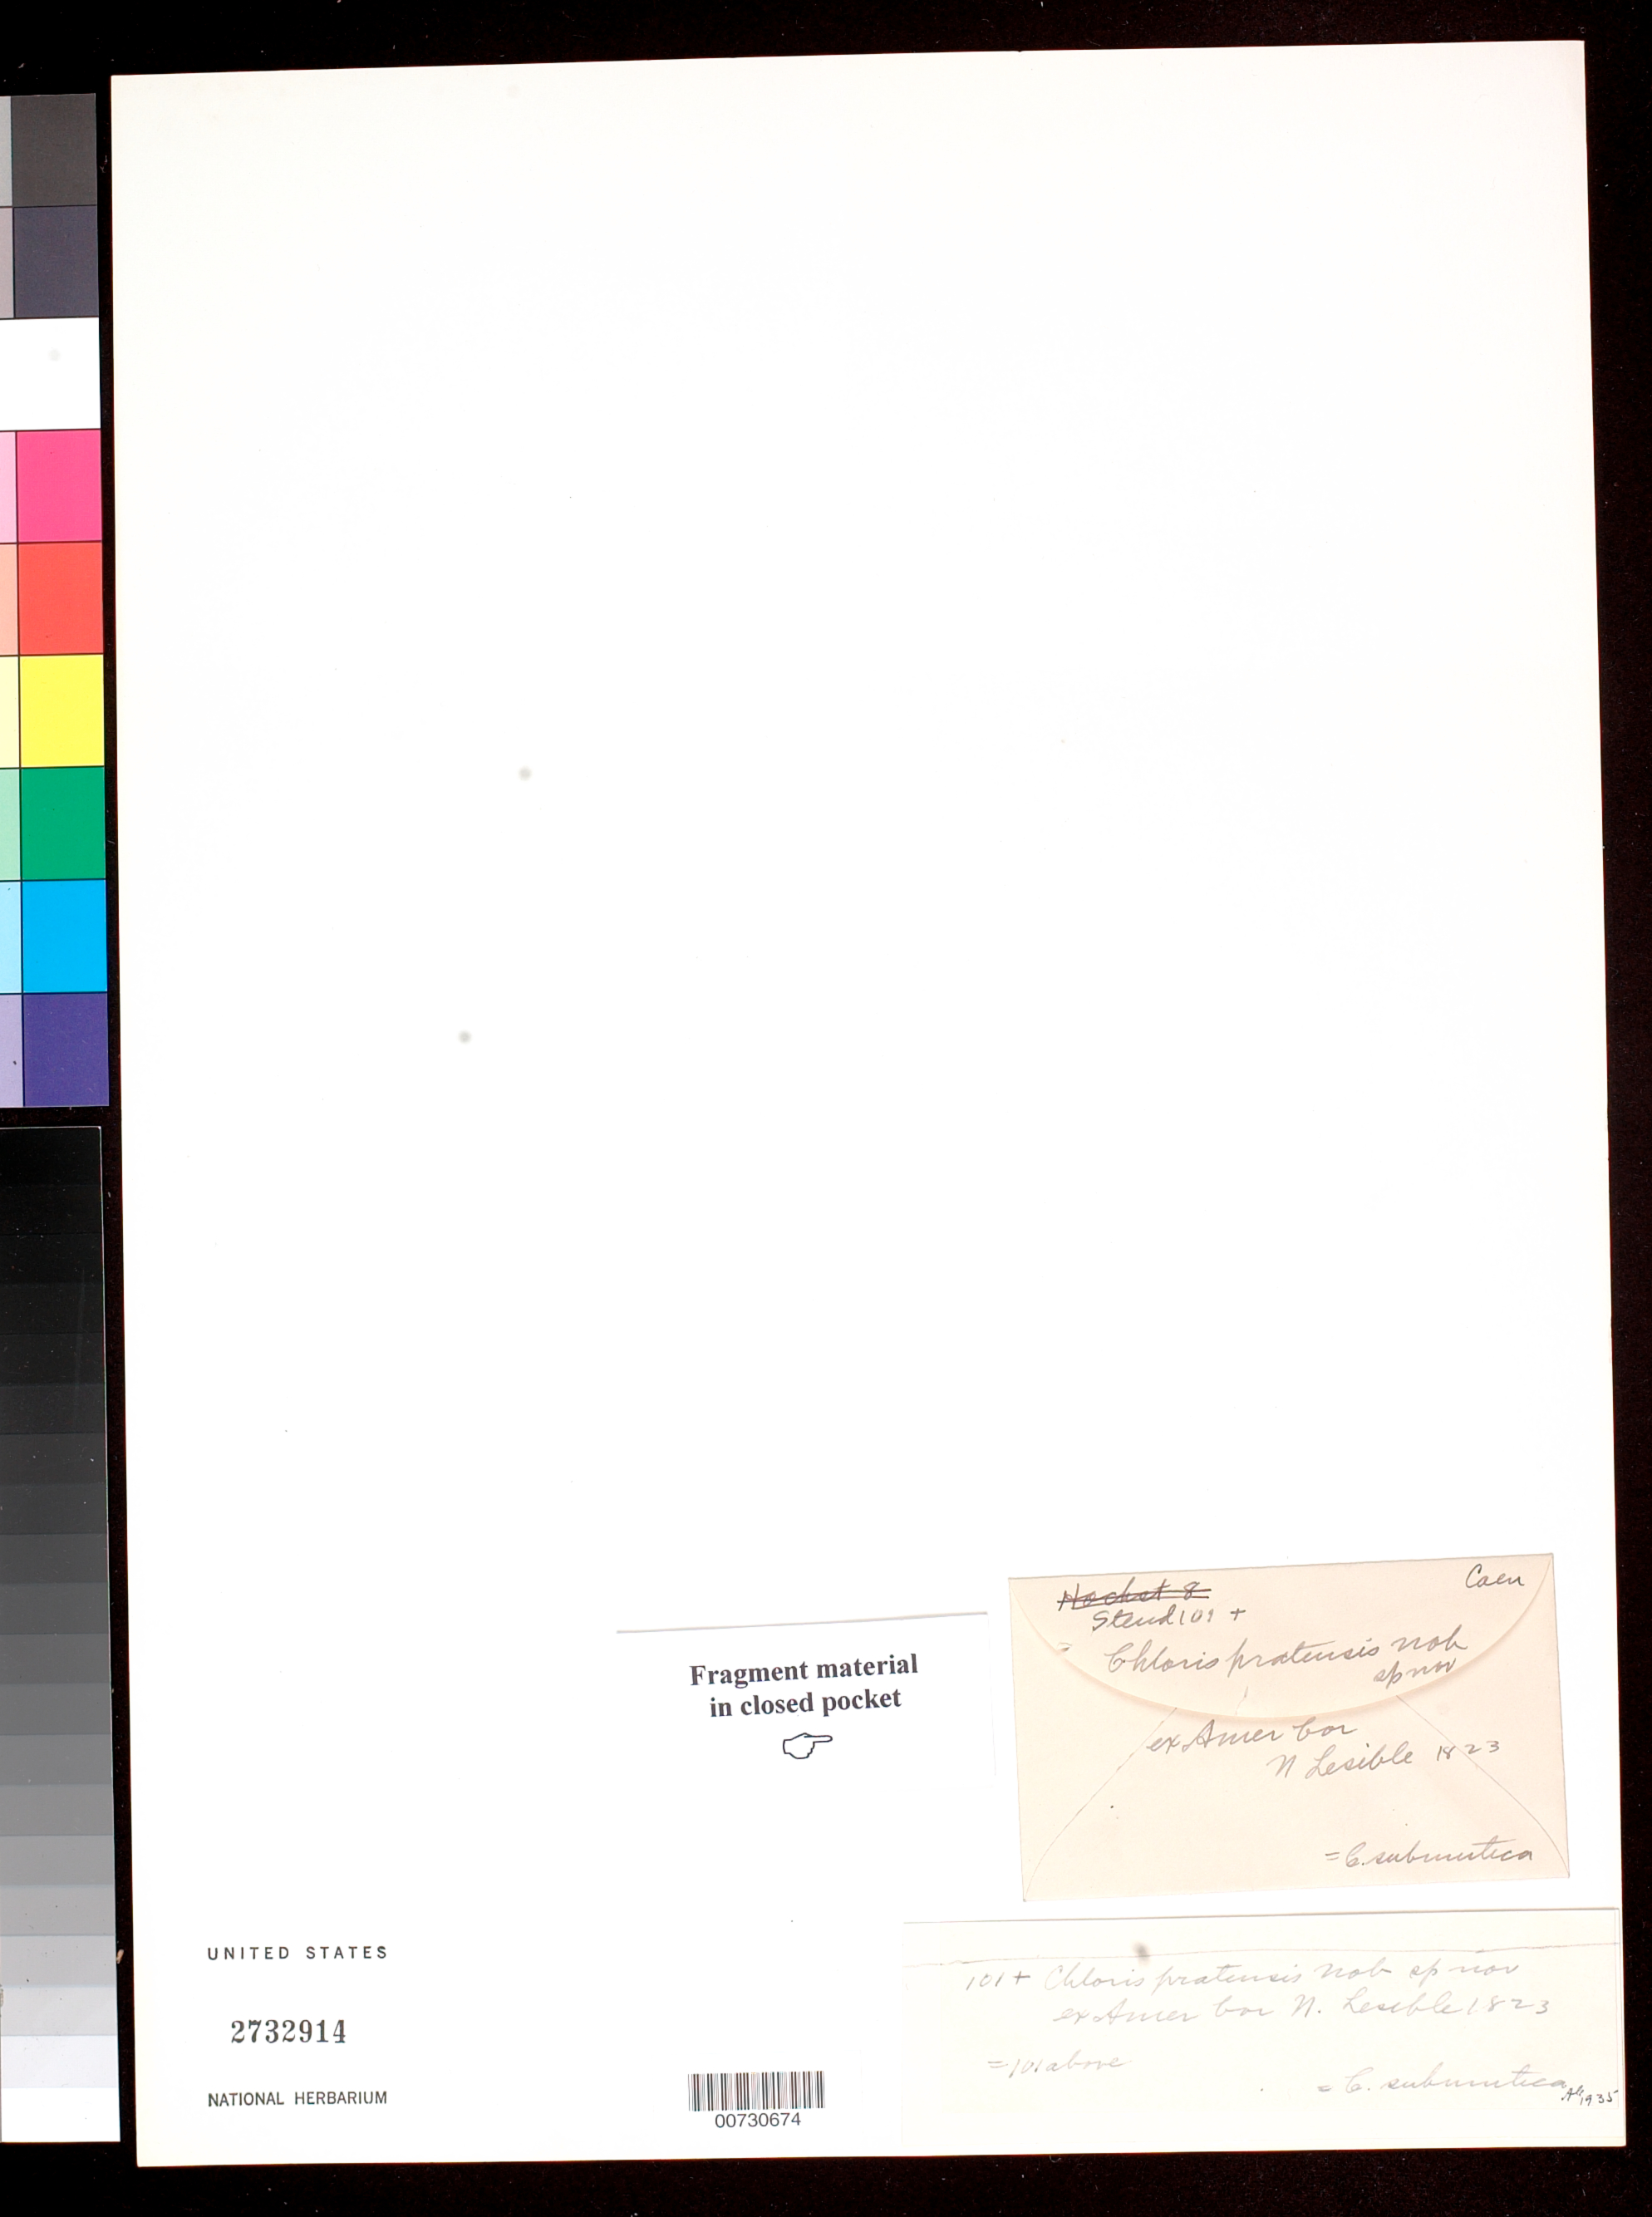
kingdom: Plantae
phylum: Tracheophyta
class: Liliopsida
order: Poales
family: Poaceae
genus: Chloris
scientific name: Chloris pratensis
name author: Lesible ex Steud.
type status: Type Fragment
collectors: N. Lesible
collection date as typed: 1823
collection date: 1823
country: Canada / United States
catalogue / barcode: US 2732914